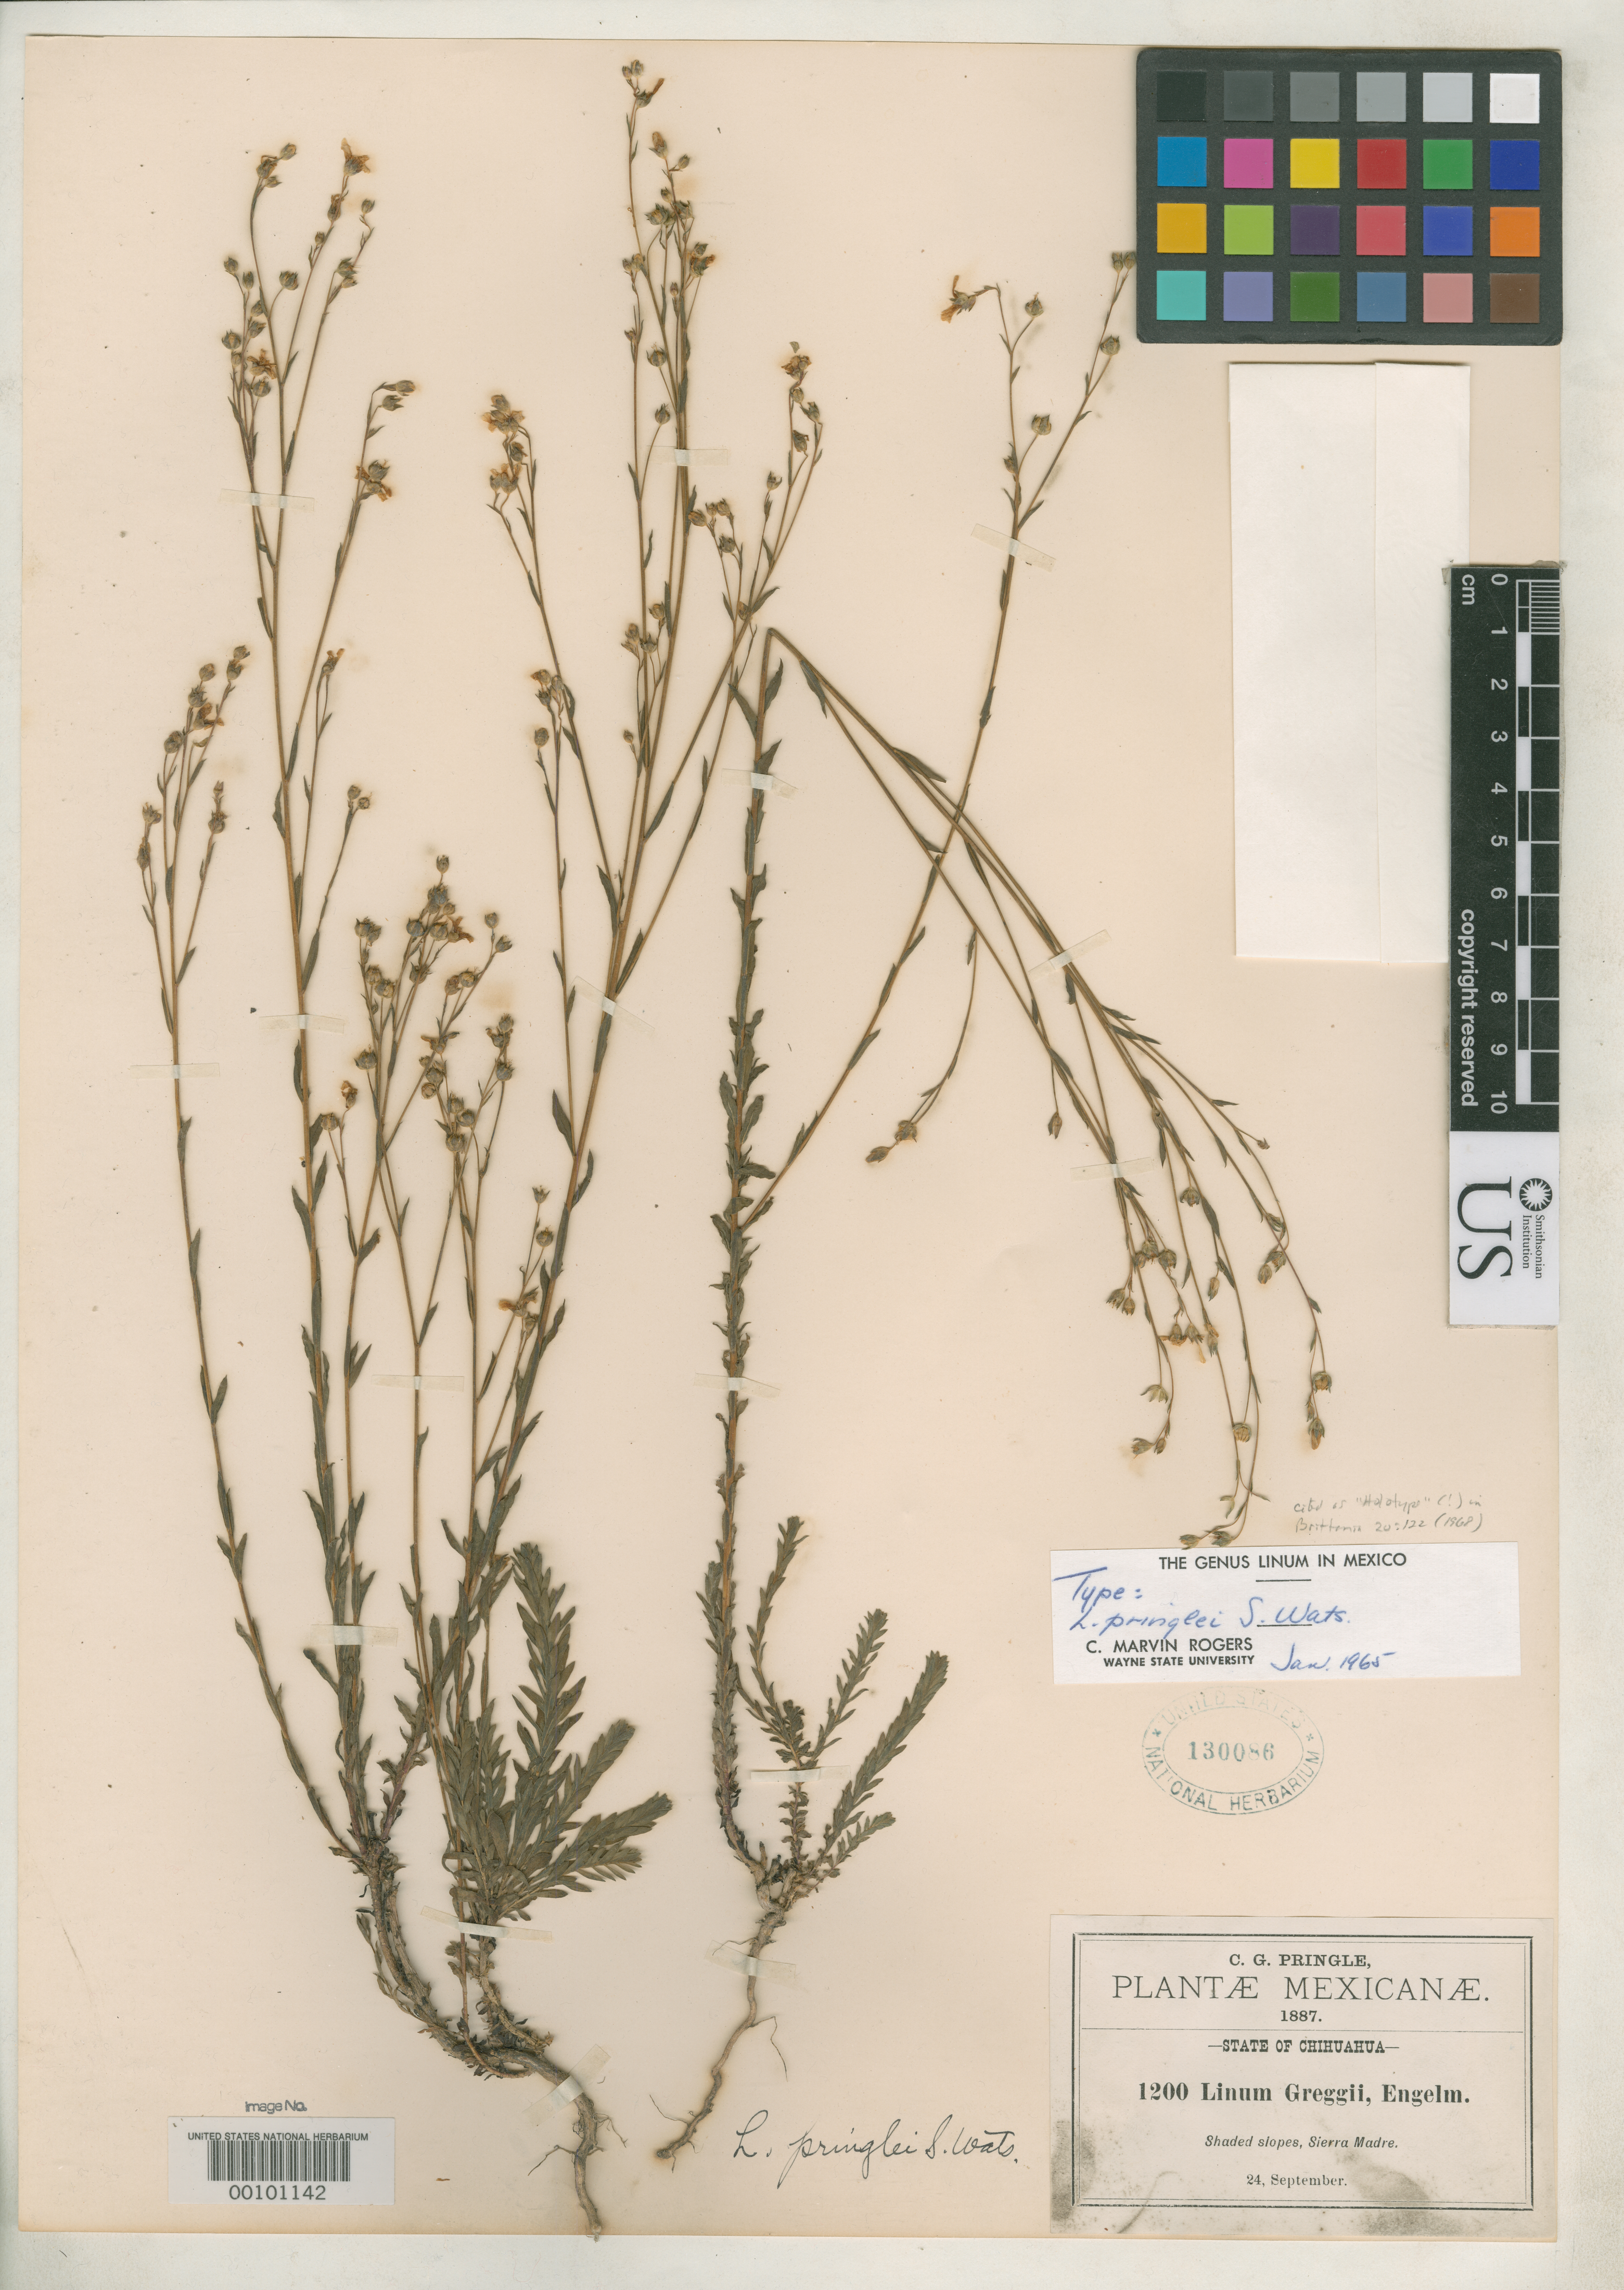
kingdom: Plantae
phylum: Tracheophyta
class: Magnoliopsida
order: Malpighiales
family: Linaceae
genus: Linum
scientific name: Linum pringlei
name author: S. Watson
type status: Isotype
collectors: C. G. Pringle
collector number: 1200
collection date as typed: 24 Sep 1887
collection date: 1887-09-24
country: Mexico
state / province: Chihuahua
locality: Sierra Madre.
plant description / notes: Annotated by C.M. Rogers (1965) as "type" and Rogers cites holotype at US, Brittonia 20: 122 (1968) but holotype is almost certainly at HUH.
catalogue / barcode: US 130086